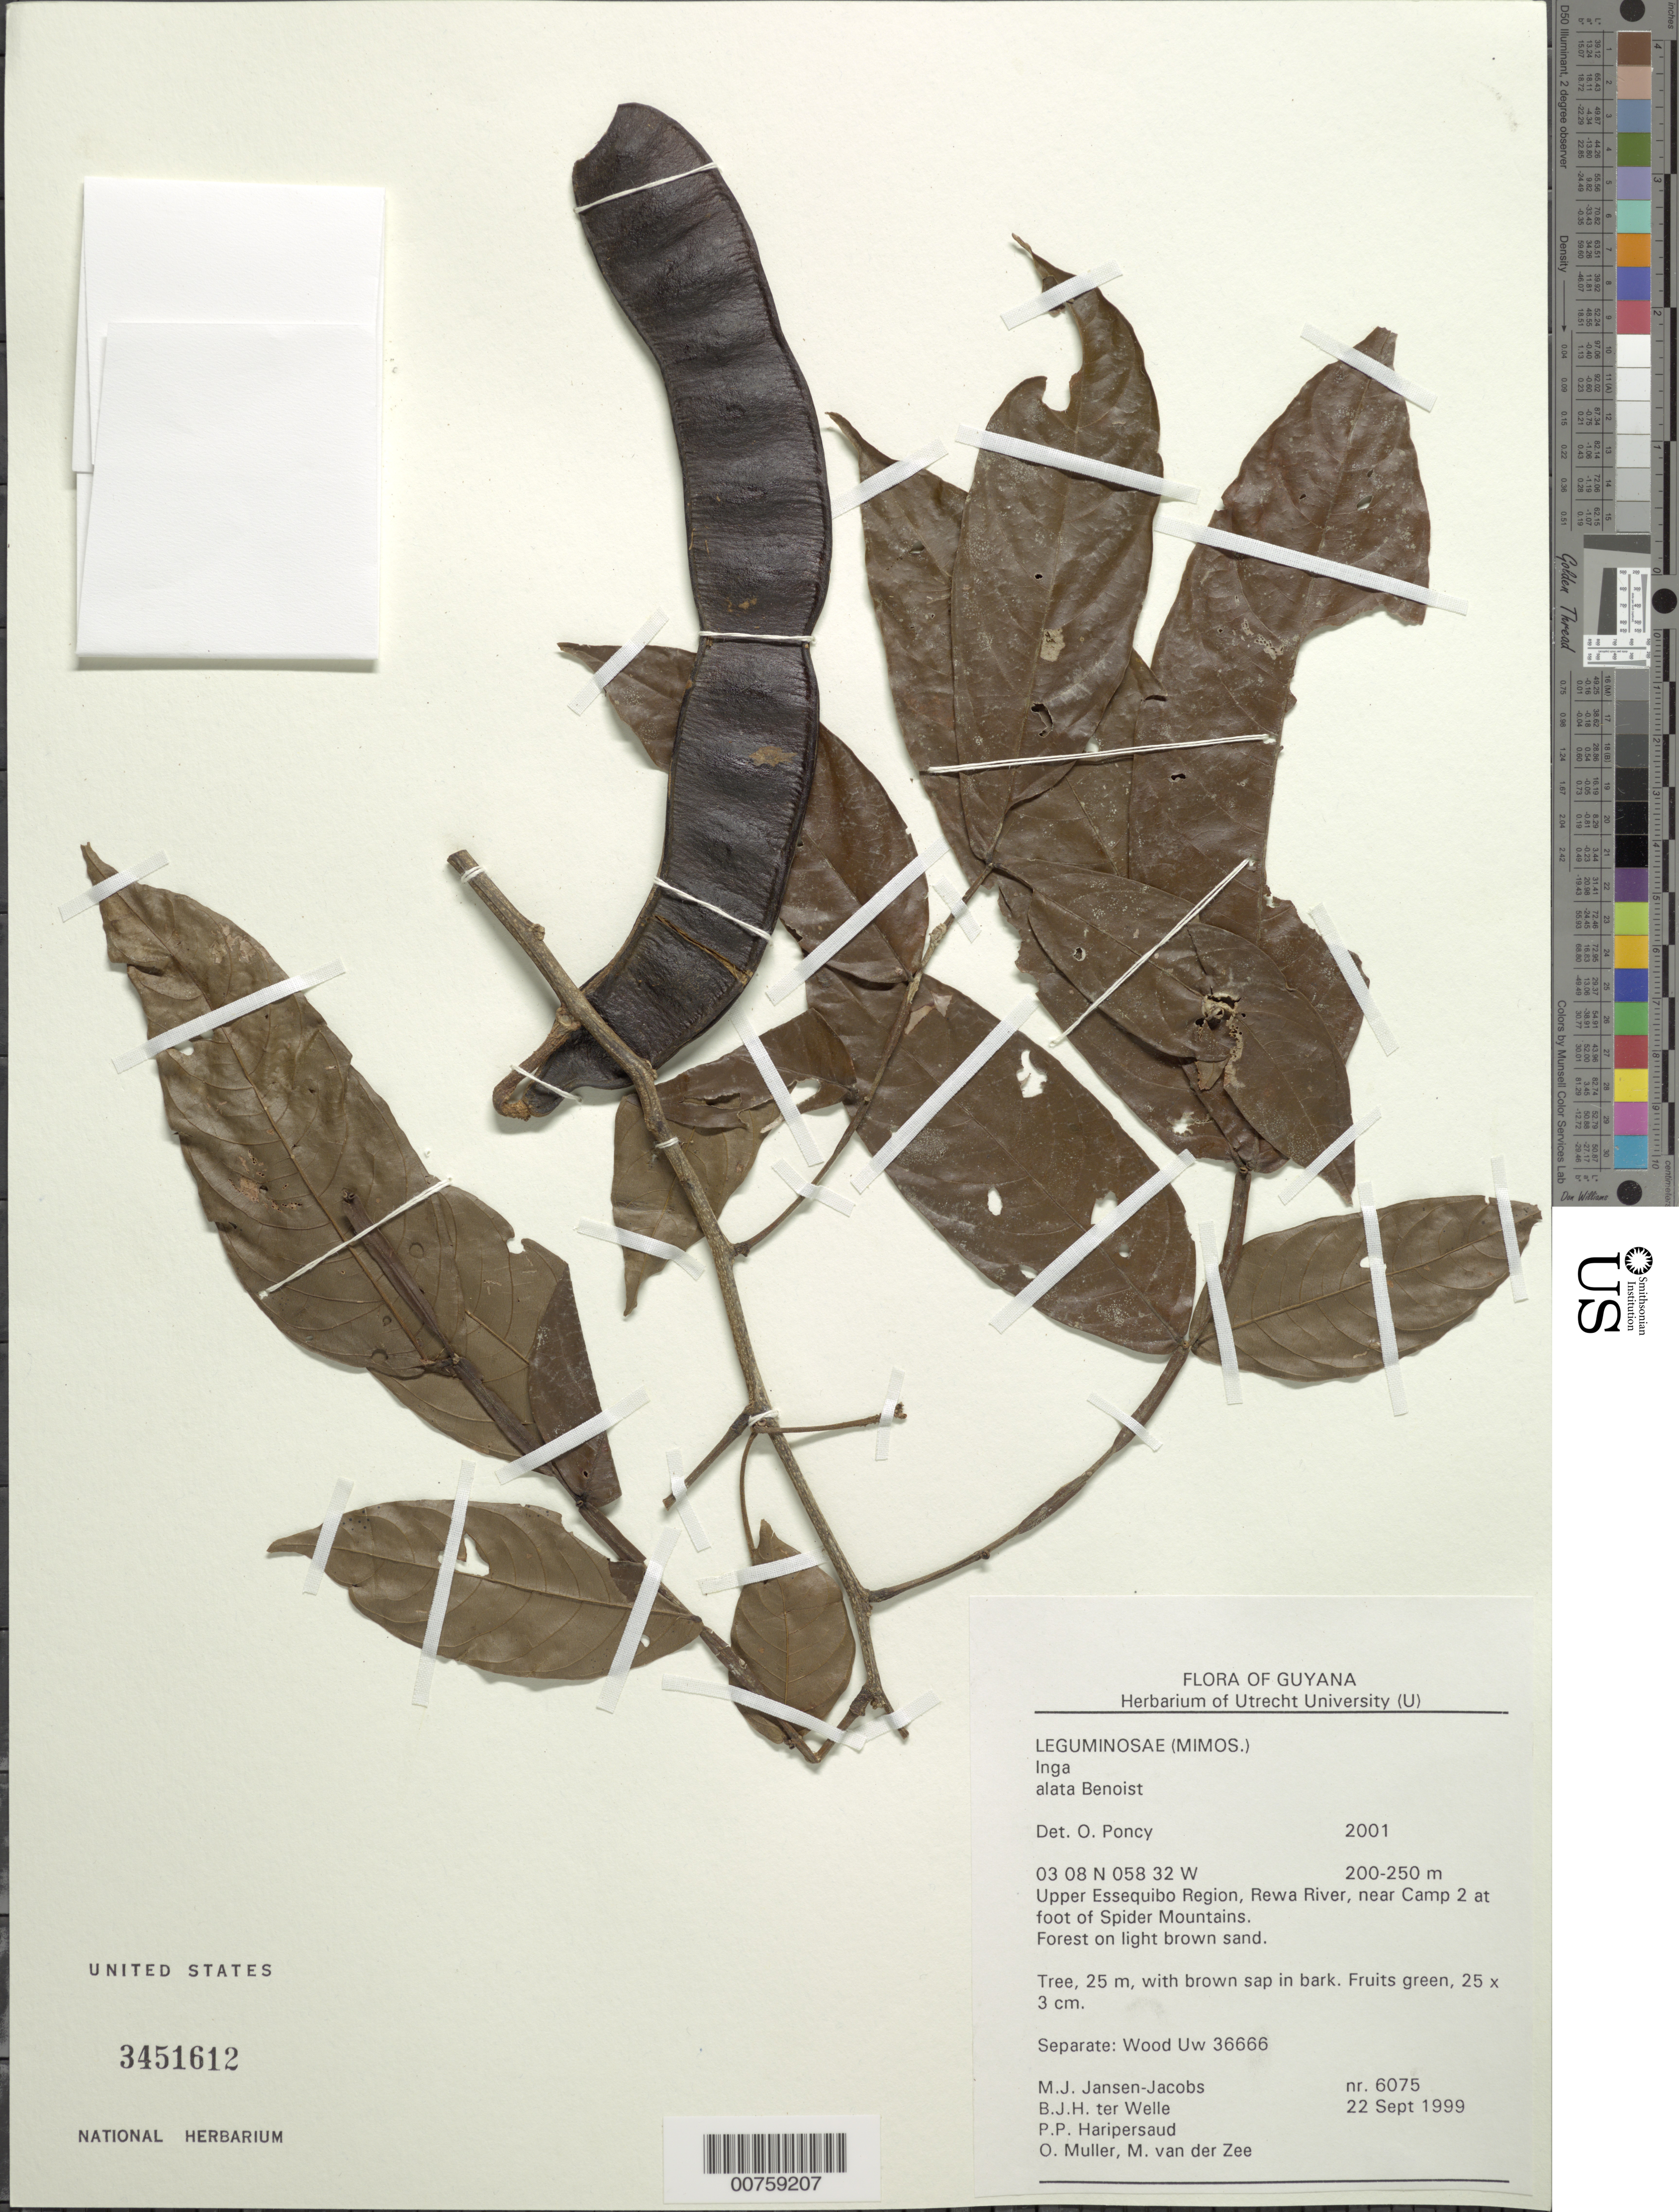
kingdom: Plantae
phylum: Tracheophyta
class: Magnoliopsida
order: Fabales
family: Fabaceae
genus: Inga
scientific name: Inga alata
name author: Benoist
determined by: Poncy, O.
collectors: M. J. Jansen-Jacobs, B. Welle, P. Haripersaud, O. Muller & M. van der Zee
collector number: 6075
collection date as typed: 22-Sep-99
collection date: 1999-09-22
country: Guyana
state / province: U. Takutu-U. Essequibo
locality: Rewa River, at foot of Spider Mts., near camp 2, Upper Essequibo Region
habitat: Forest on light brown sand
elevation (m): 200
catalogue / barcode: US 3451612